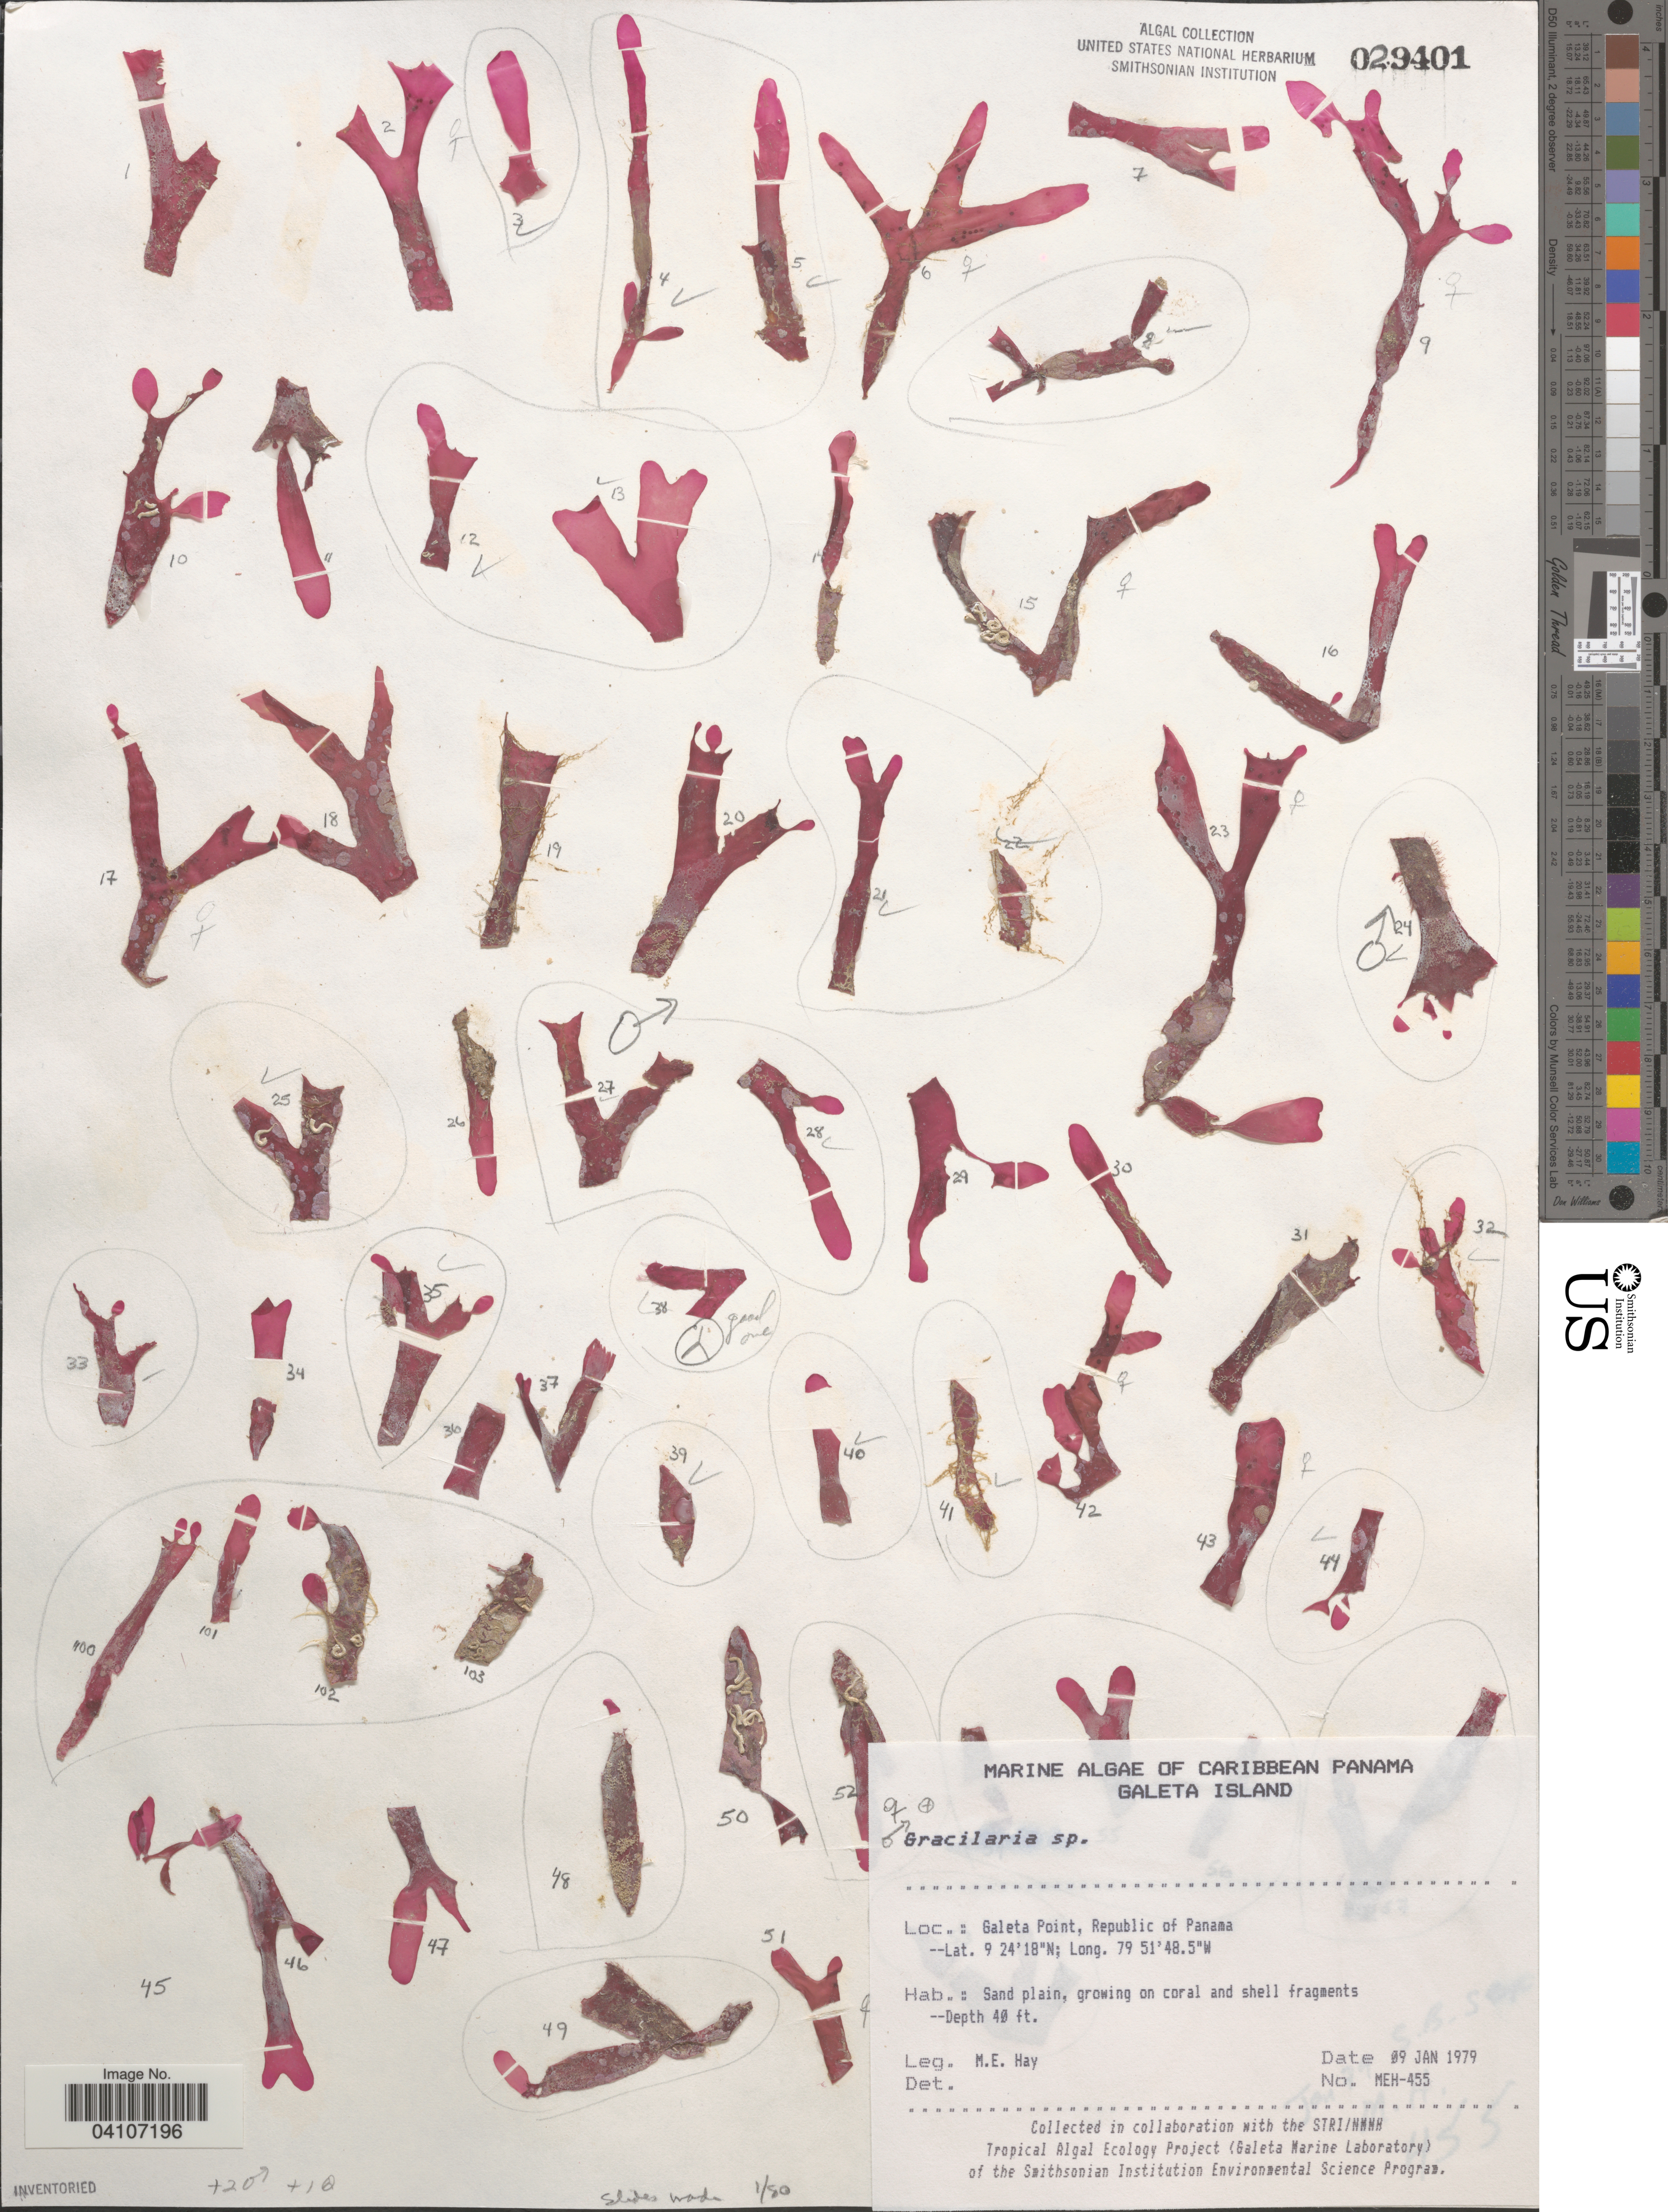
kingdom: Plantae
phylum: Rhodophyta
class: Florideophyceae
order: Gracilariales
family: Gracilariaceae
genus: Gracilaria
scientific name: Gracilaria sp.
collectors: M. E. Hay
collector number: MEH-455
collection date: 1979-01-09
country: Panama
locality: Caribbean Panama. Galeta Island. Galeta Point, Republic of Panama.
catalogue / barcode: US 29401